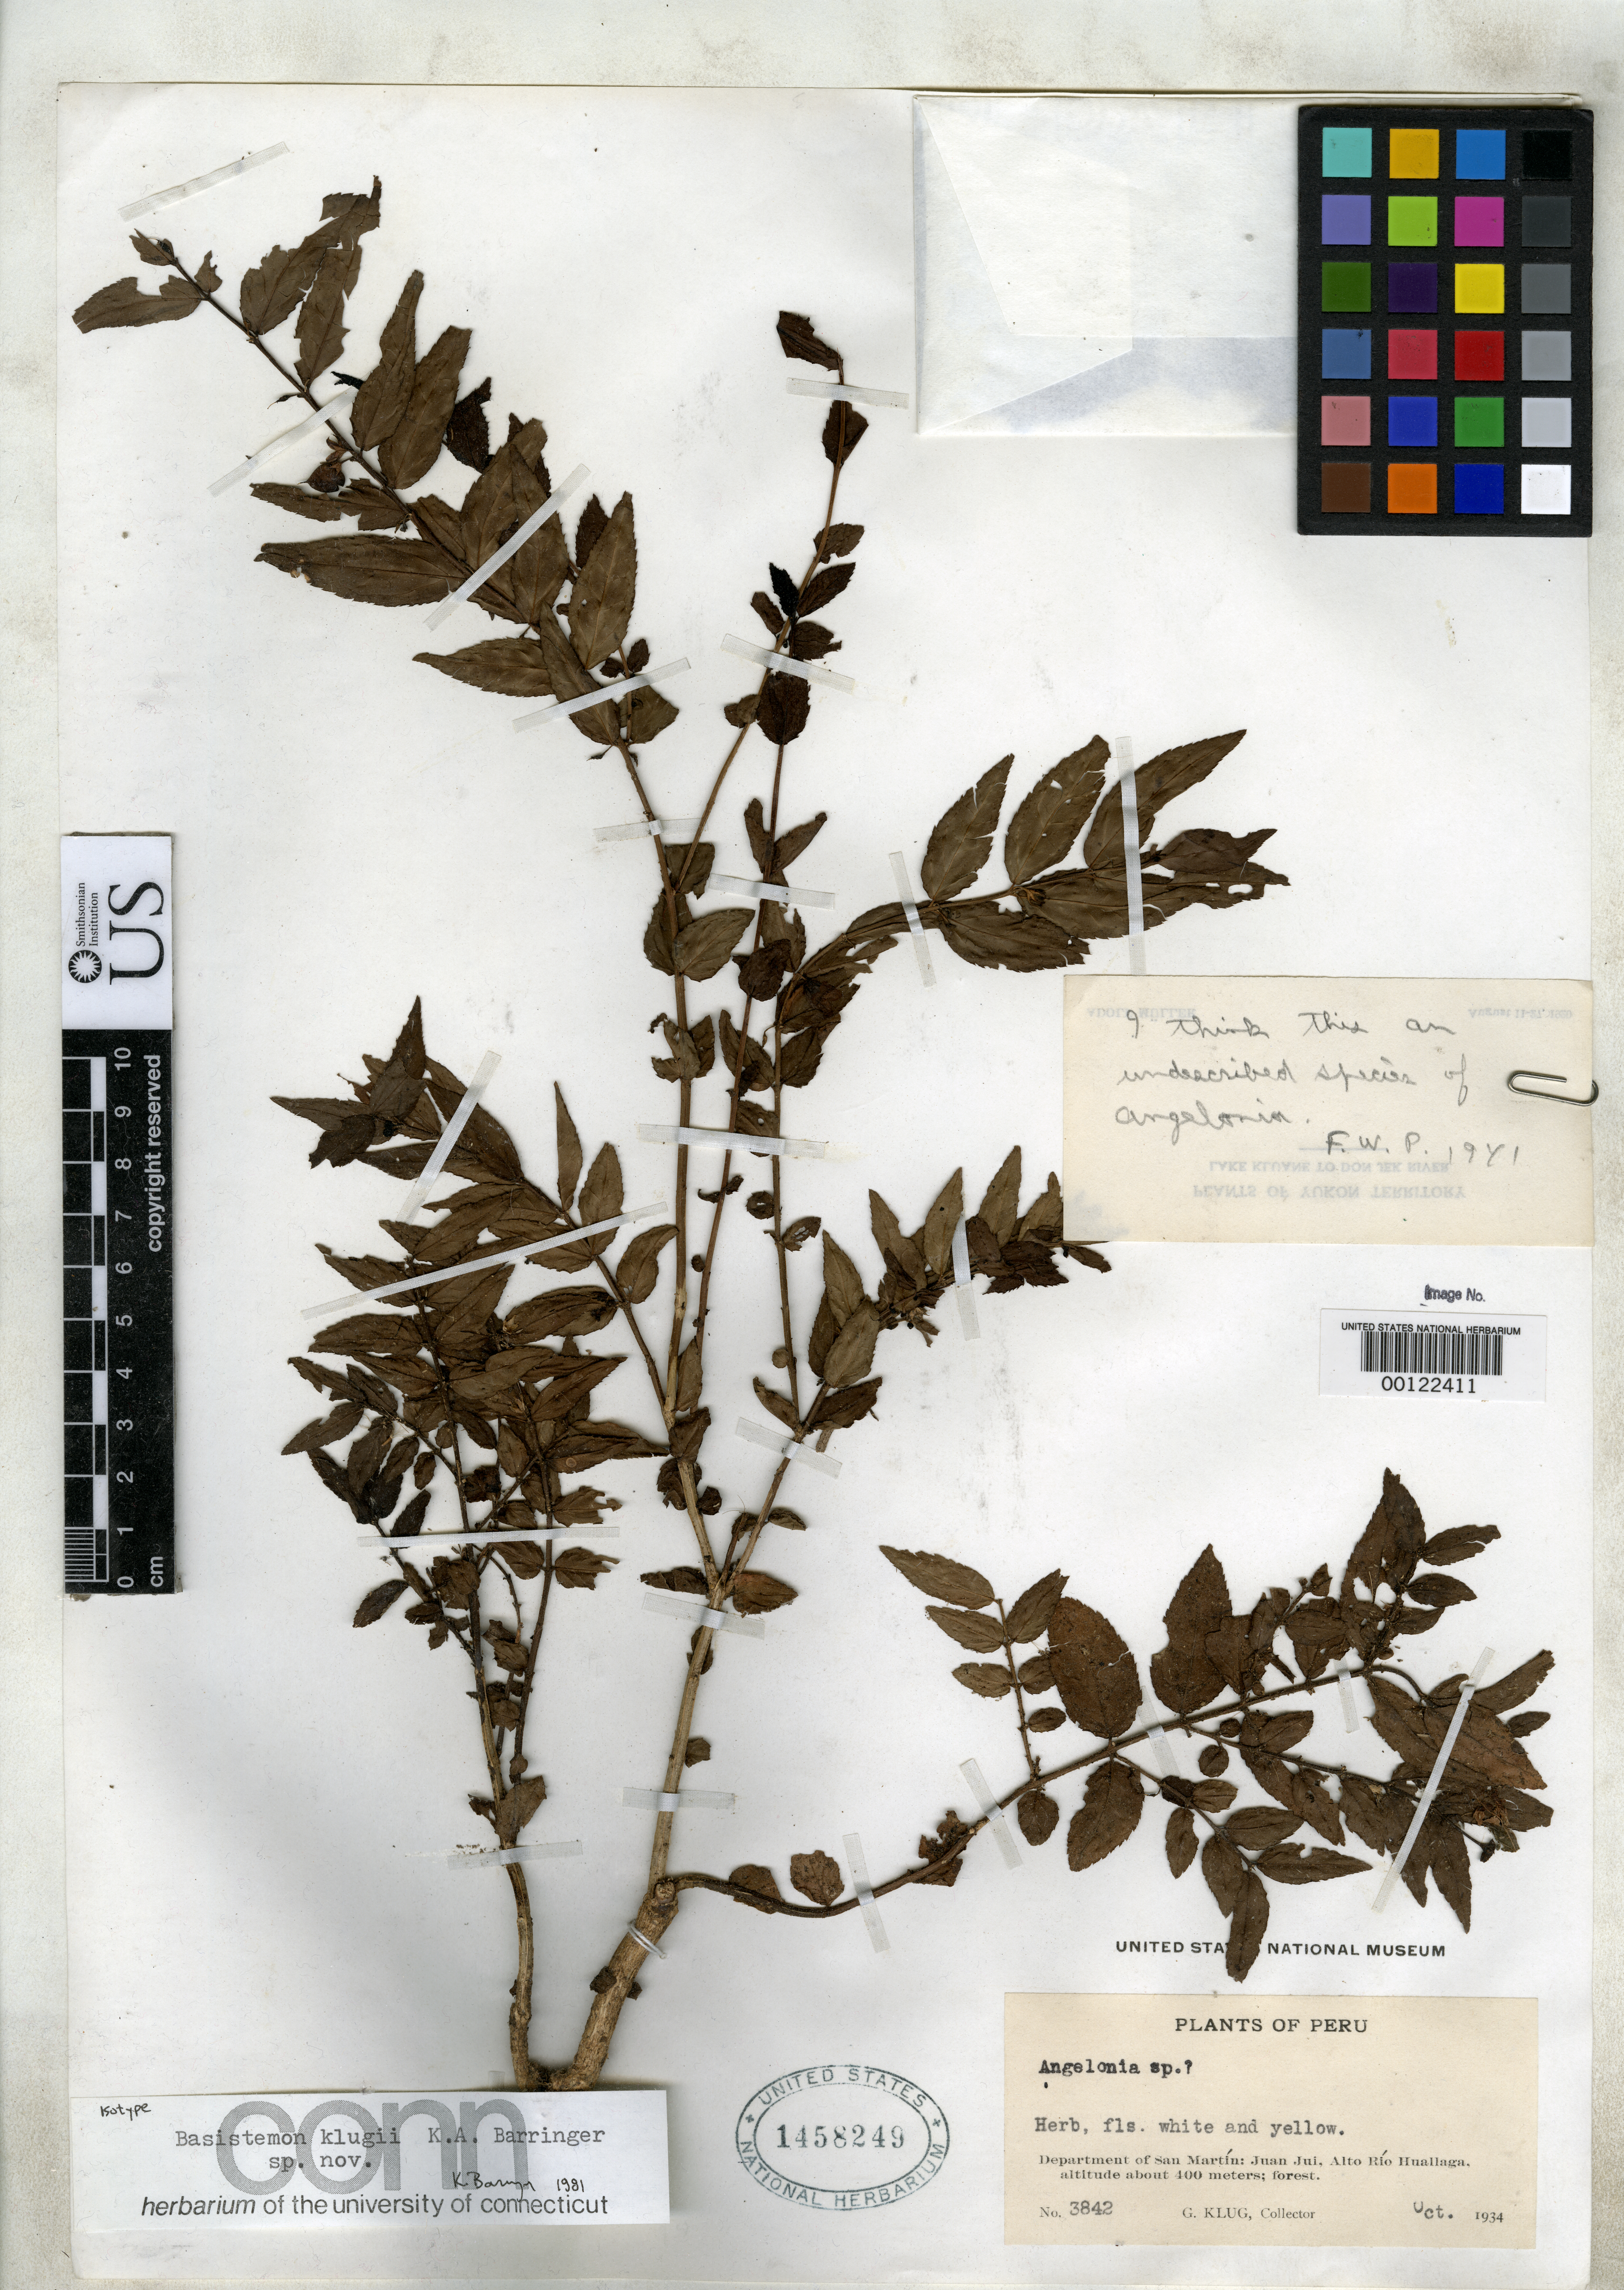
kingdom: Plantae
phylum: Tracheophyta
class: Magnoliopsida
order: Lamiales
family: Plantaginaceae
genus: Basistemon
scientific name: Basistemon klugii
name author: Barringer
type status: Isotype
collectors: G. Klug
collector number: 3842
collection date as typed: Oct 1934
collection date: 1934-10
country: Peru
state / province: San Martín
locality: Alto Rio Huallaga.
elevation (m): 400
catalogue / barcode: US 1458249